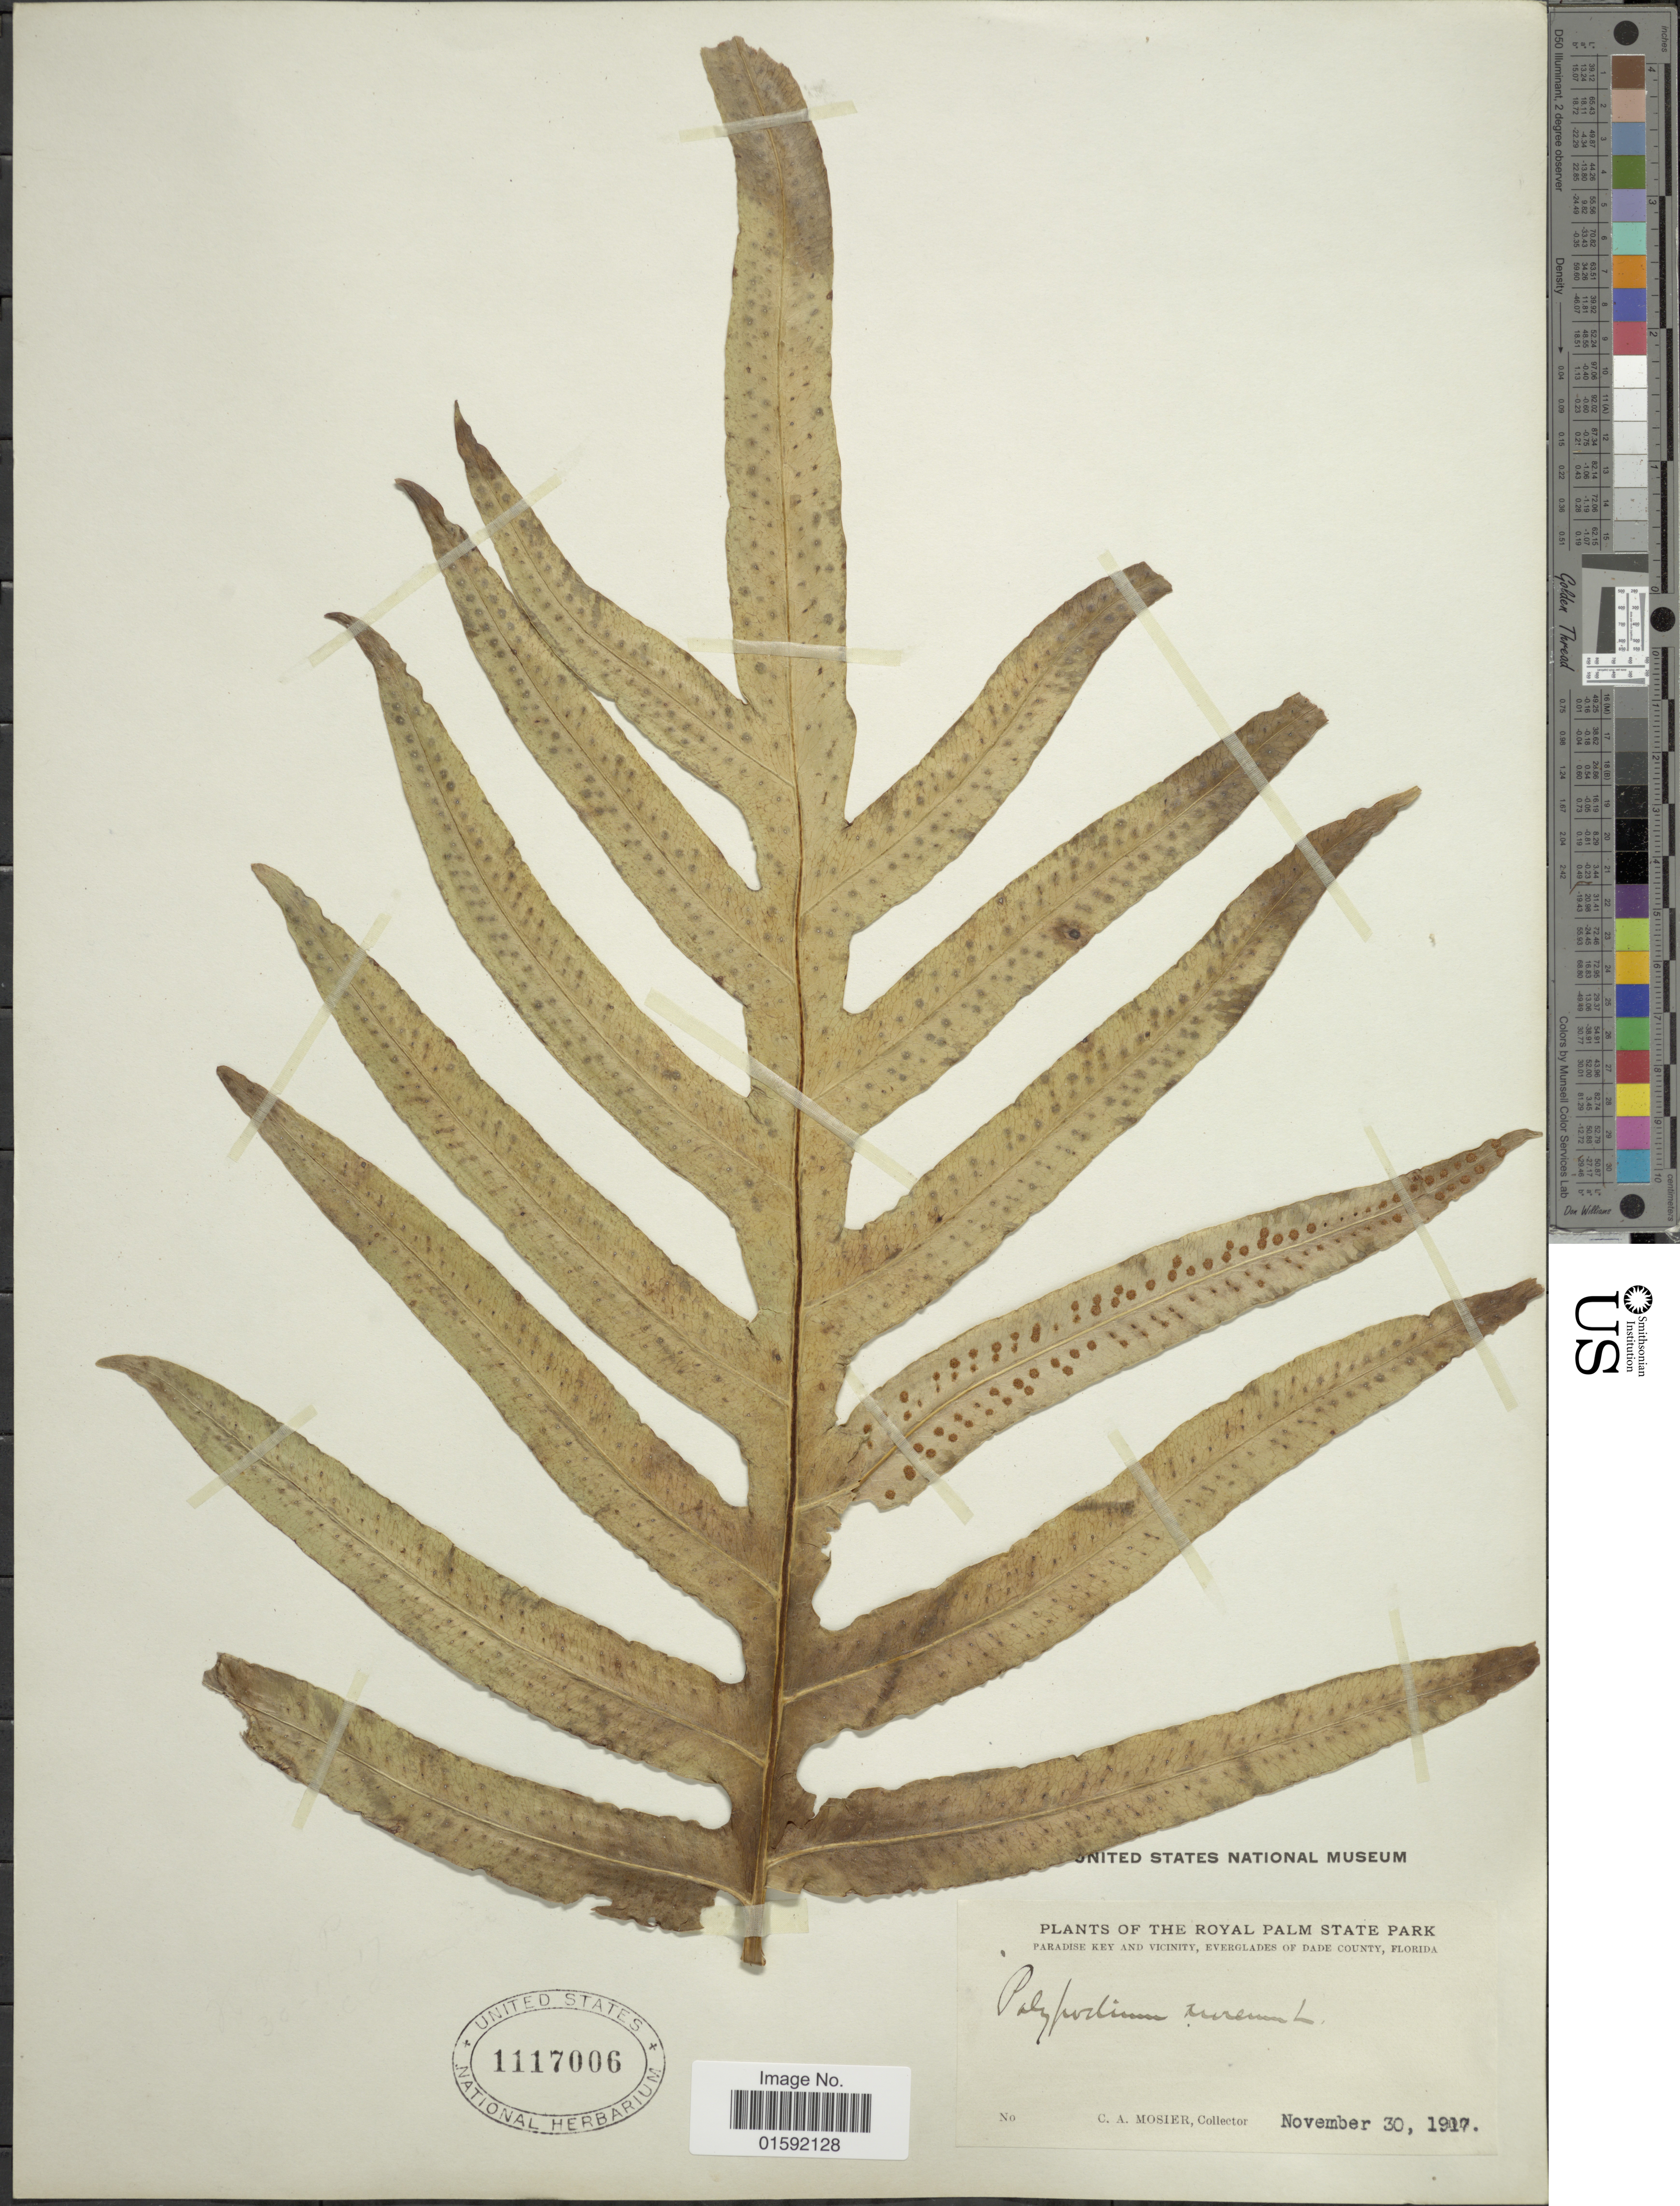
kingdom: Plantae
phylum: Tracheophyta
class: Polypodiopsida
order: Polypodiales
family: Polypodiaceae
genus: Phlebodium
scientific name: Phlebodium aureum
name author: (L.) J. Sm.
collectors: C. A. Mosier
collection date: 1917-11-30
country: United States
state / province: Florida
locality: The Royal Palm State Park, Paradise Key and Vicinity, Everglades of Dade County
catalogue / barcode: US 1117006